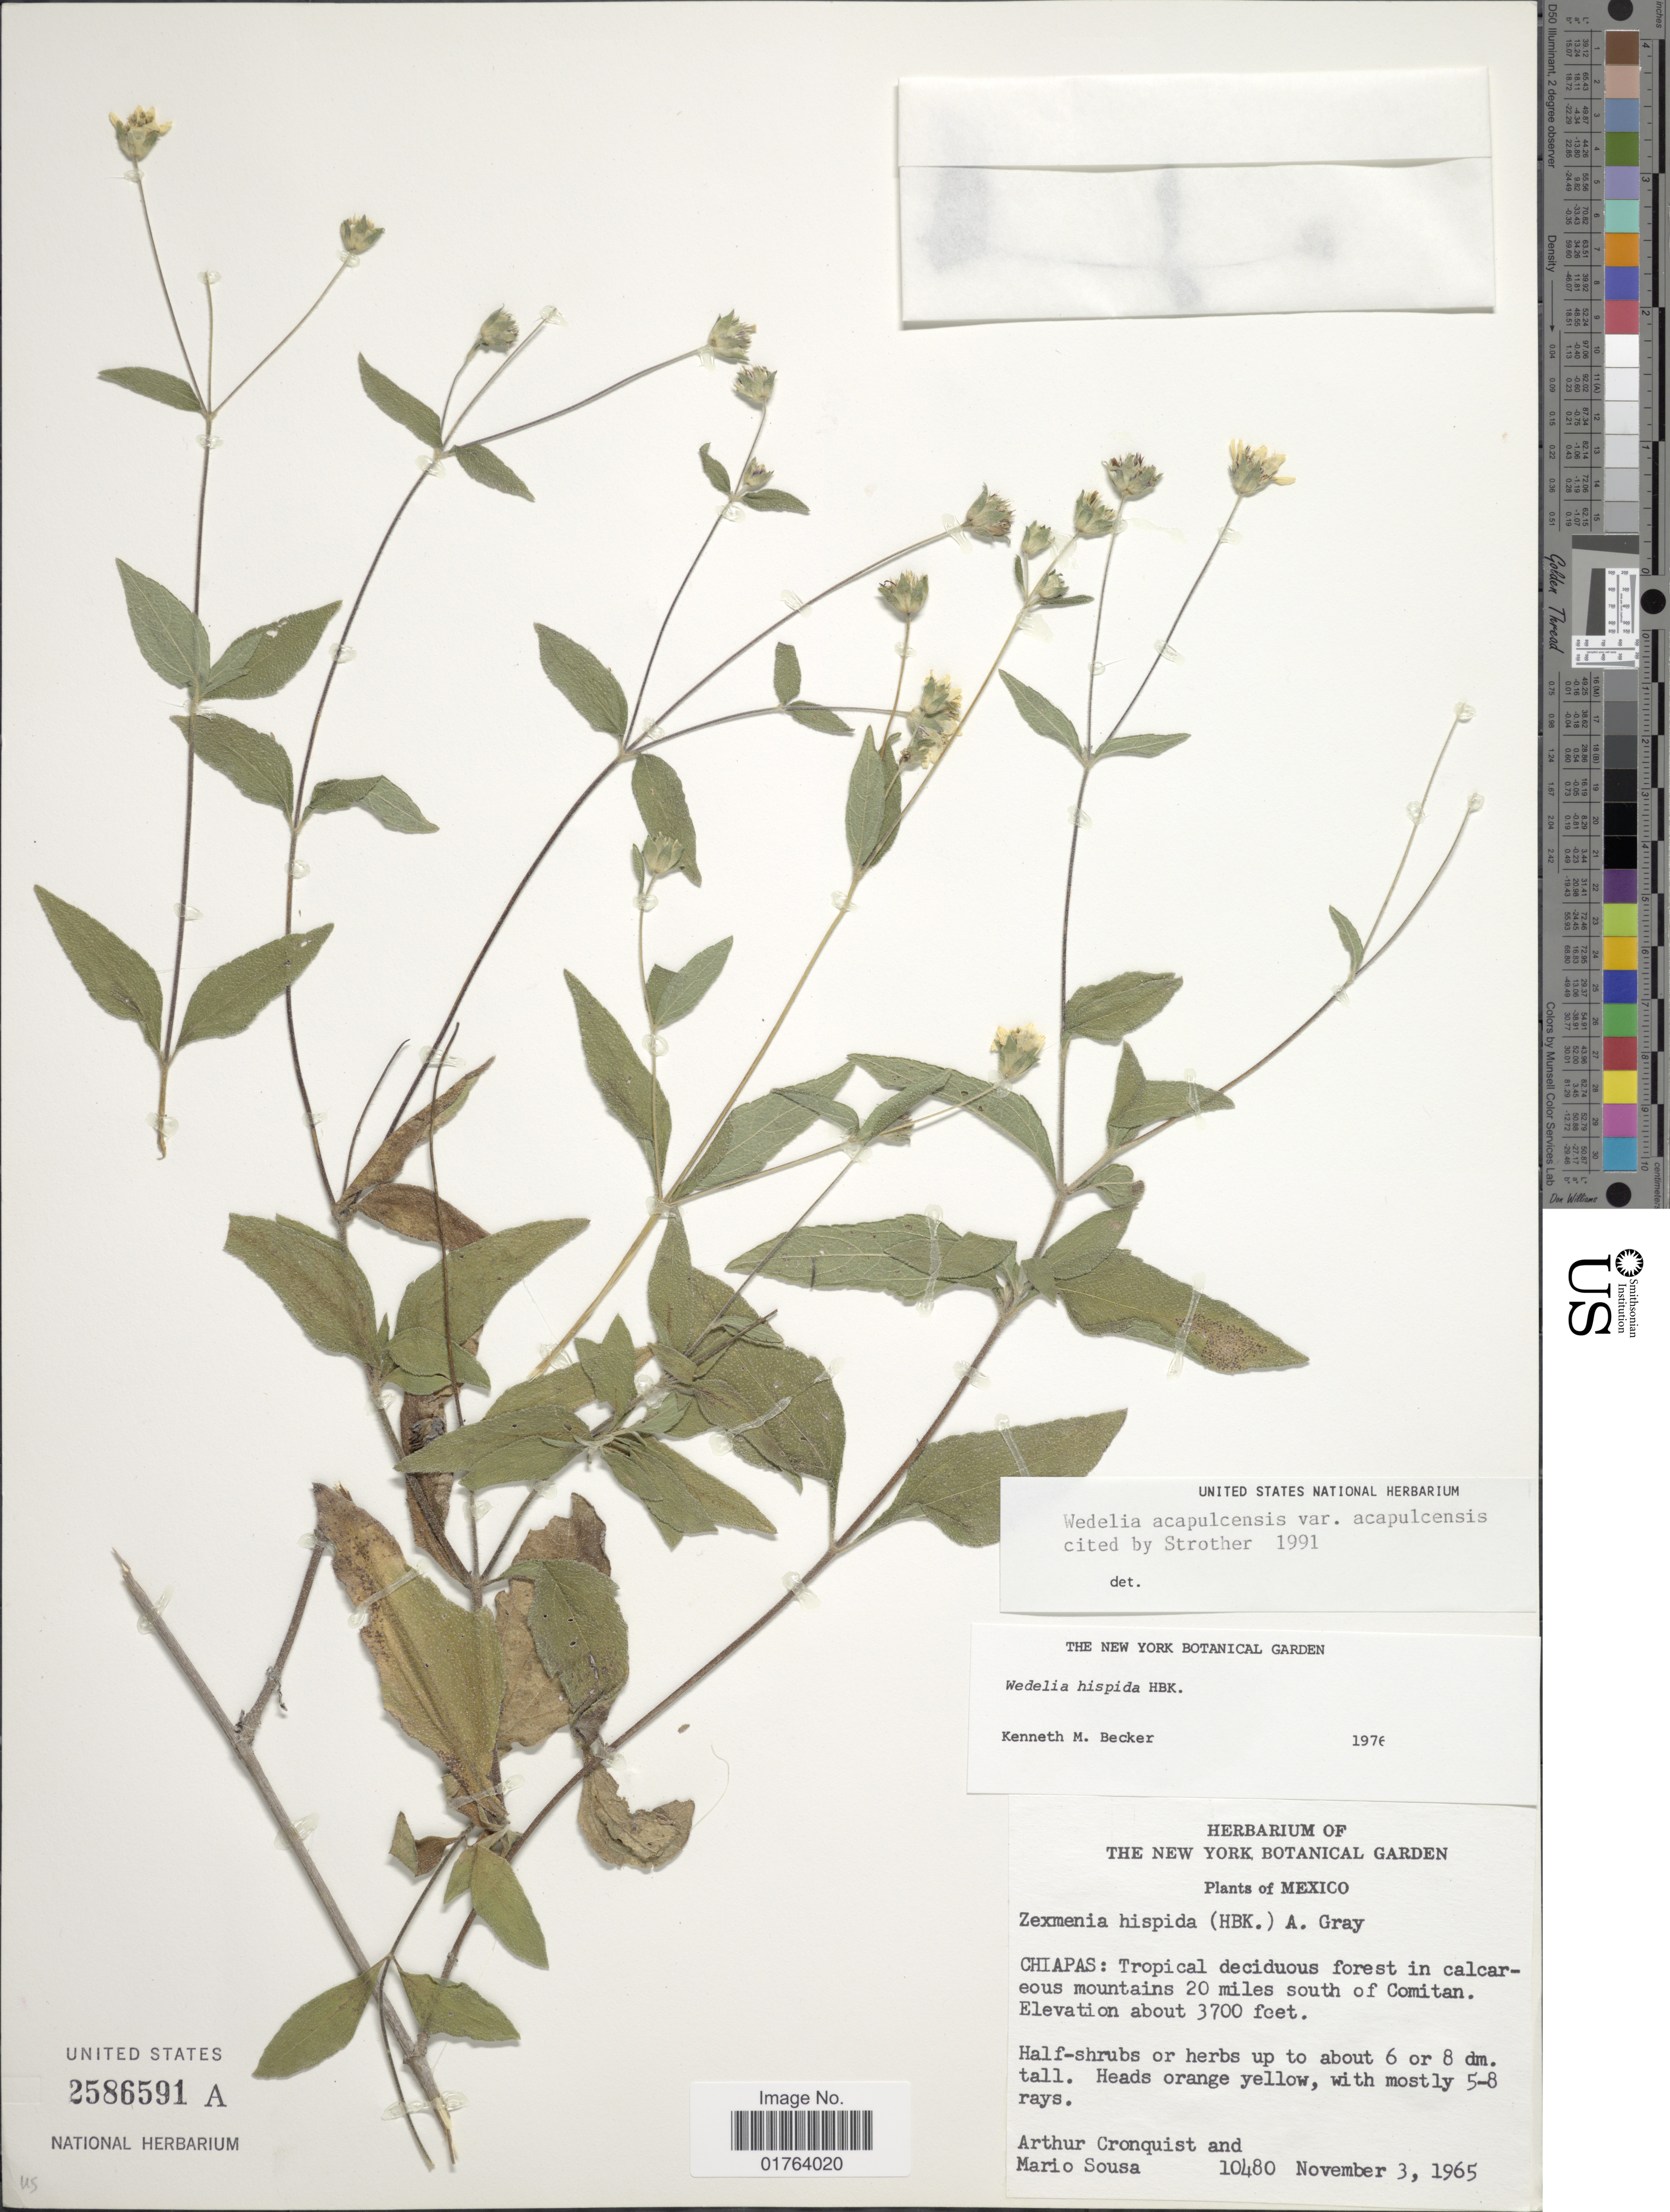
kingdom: Plantae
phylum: Tracheophyta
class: Magnoliopsida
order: Asterales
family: Asteraceae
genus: Wedelia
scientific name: Wedelia acapulcensis var. acapulcensis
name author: Kunth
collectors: G. B. Hinton & M. Sousa S.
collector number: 10480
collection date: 1965-11-03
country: Mexico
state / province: Chiapas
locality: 20 miles south of Comitan.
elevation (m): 1128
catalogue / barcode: US 2586591A